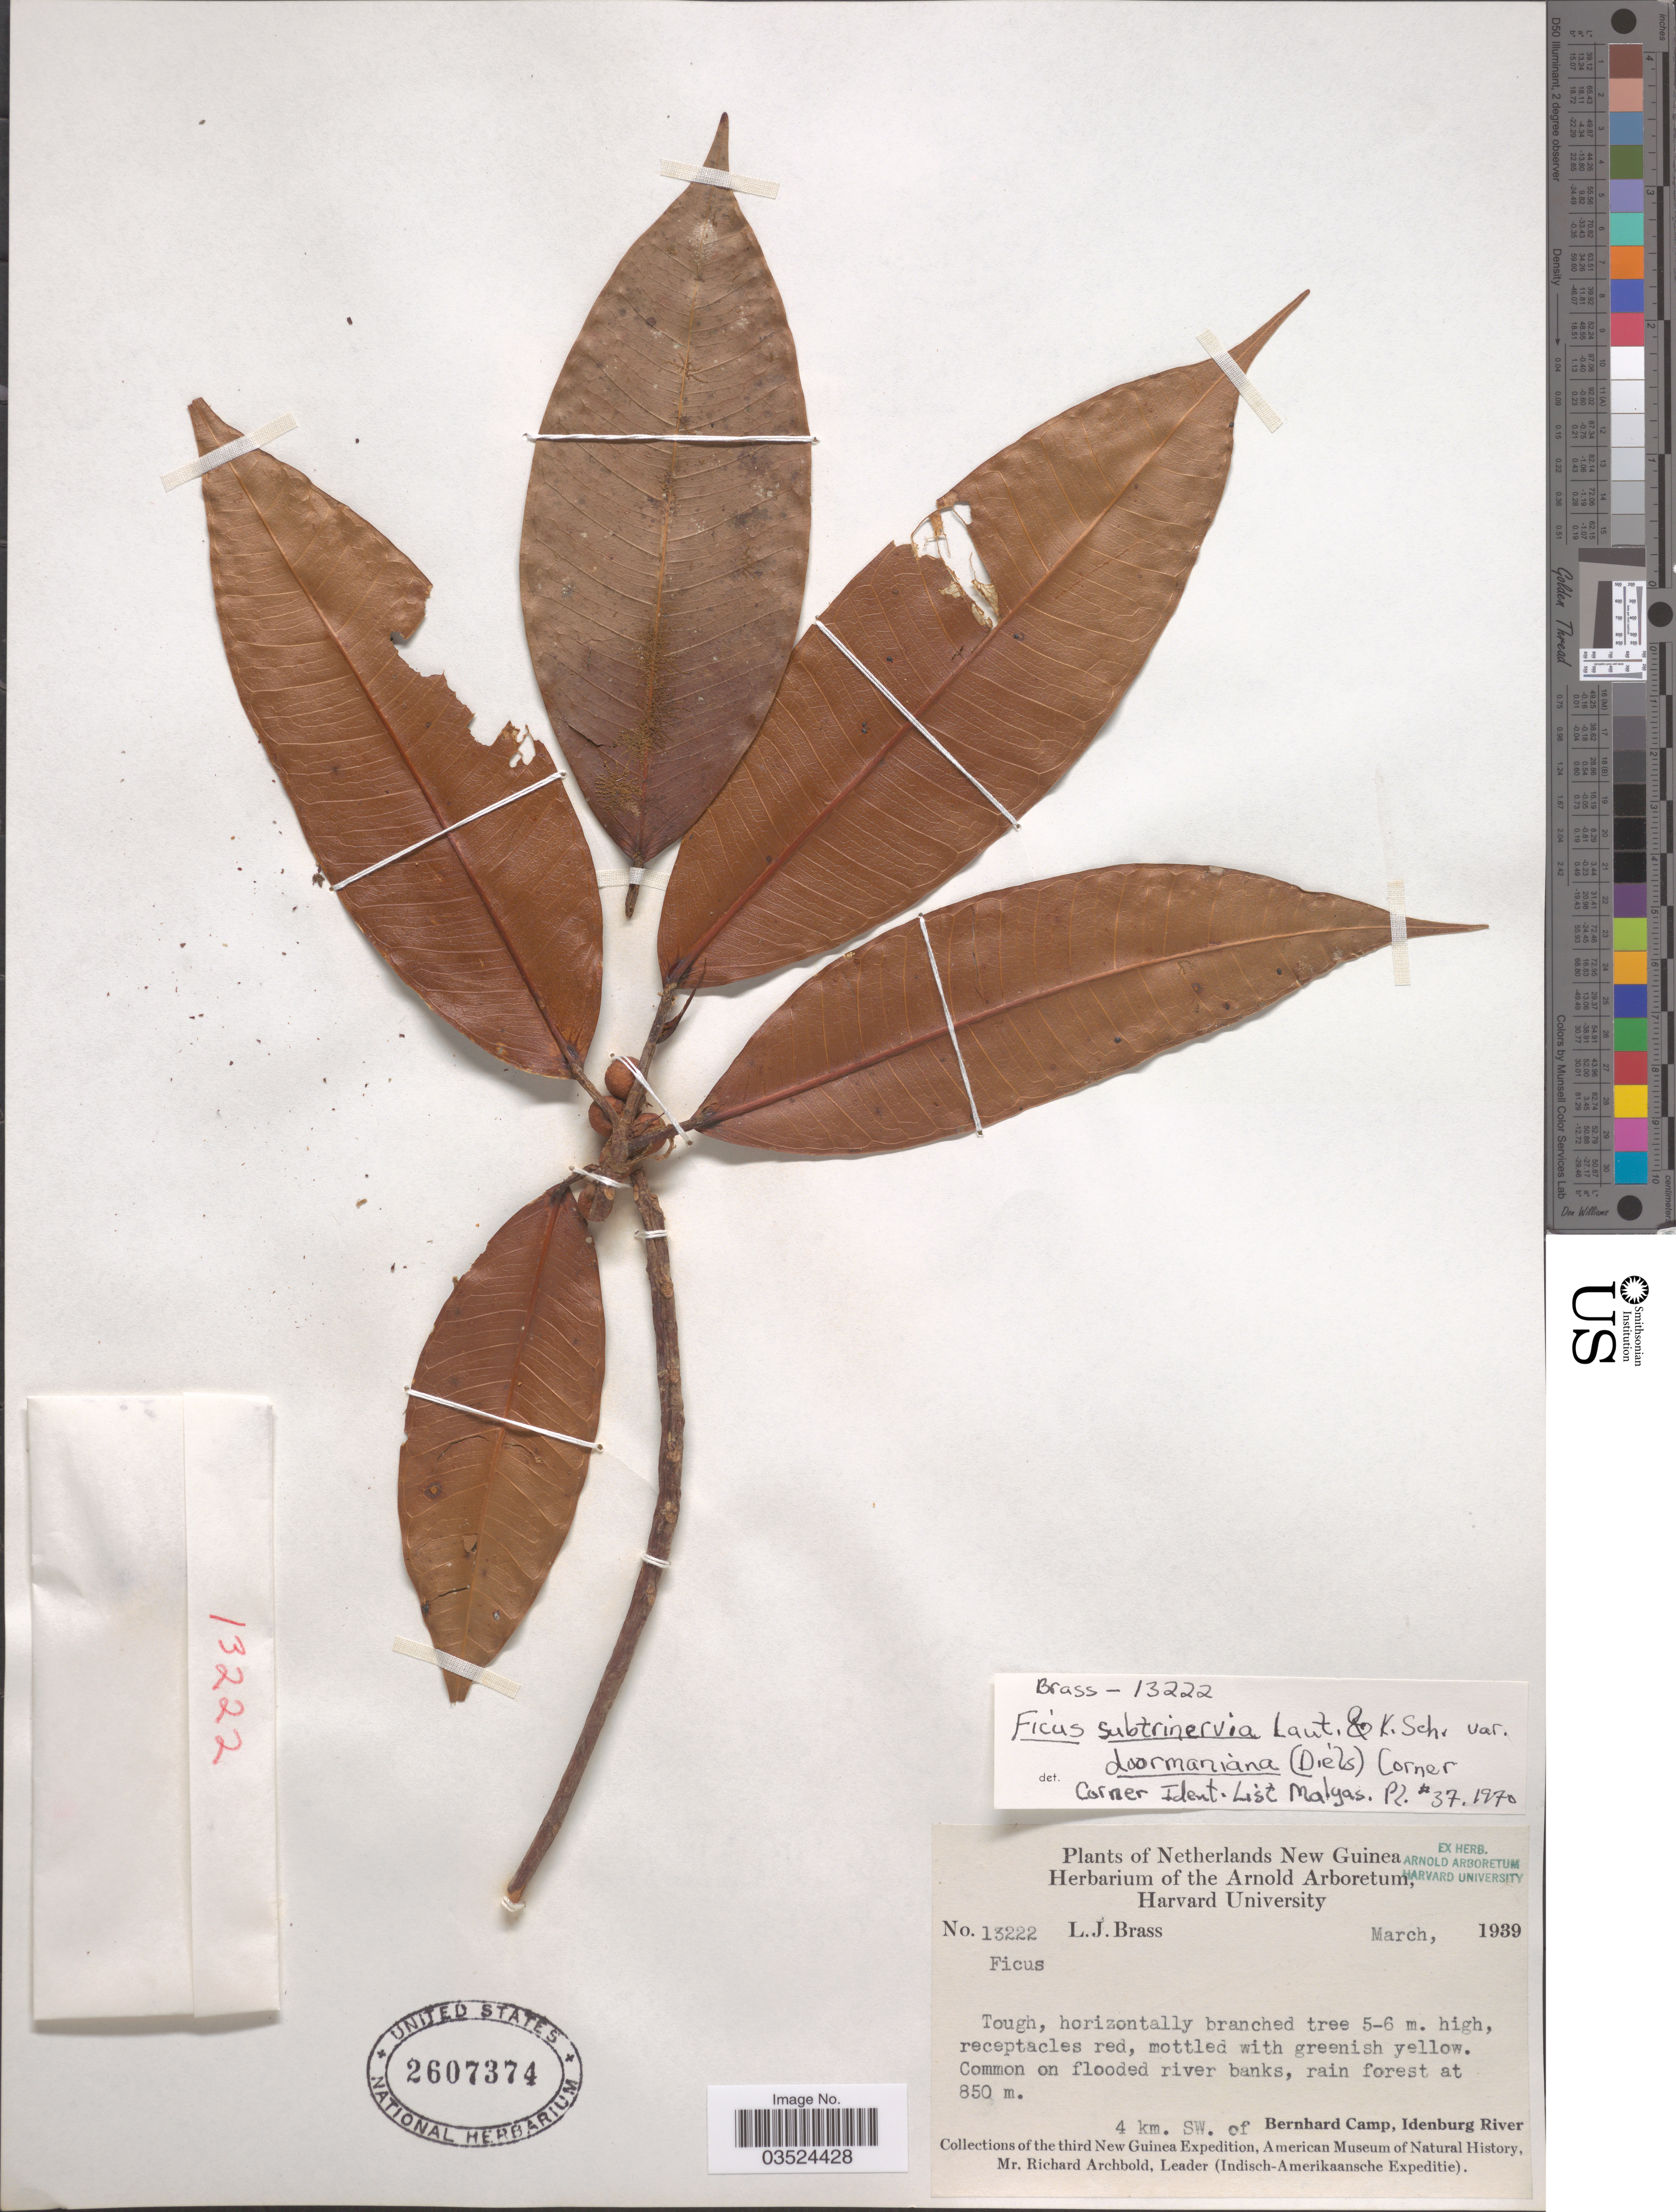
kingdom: Plantae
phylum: Tracheophyta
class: Magnoliopsida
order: Rosales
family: Moraceae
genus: Ficus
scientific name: Ficus subtrinervia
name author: K. Schum. & Lauterb.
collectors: L. J. Brass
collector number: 13222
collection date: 1939-03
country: Indonesia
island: New Guinea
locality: Netherlands New Guinea. Common on looded river banks, rain forest. 4 km. SW. of Bernhard Camp, Idenburg River.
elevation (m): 850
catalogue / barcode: US 2607374